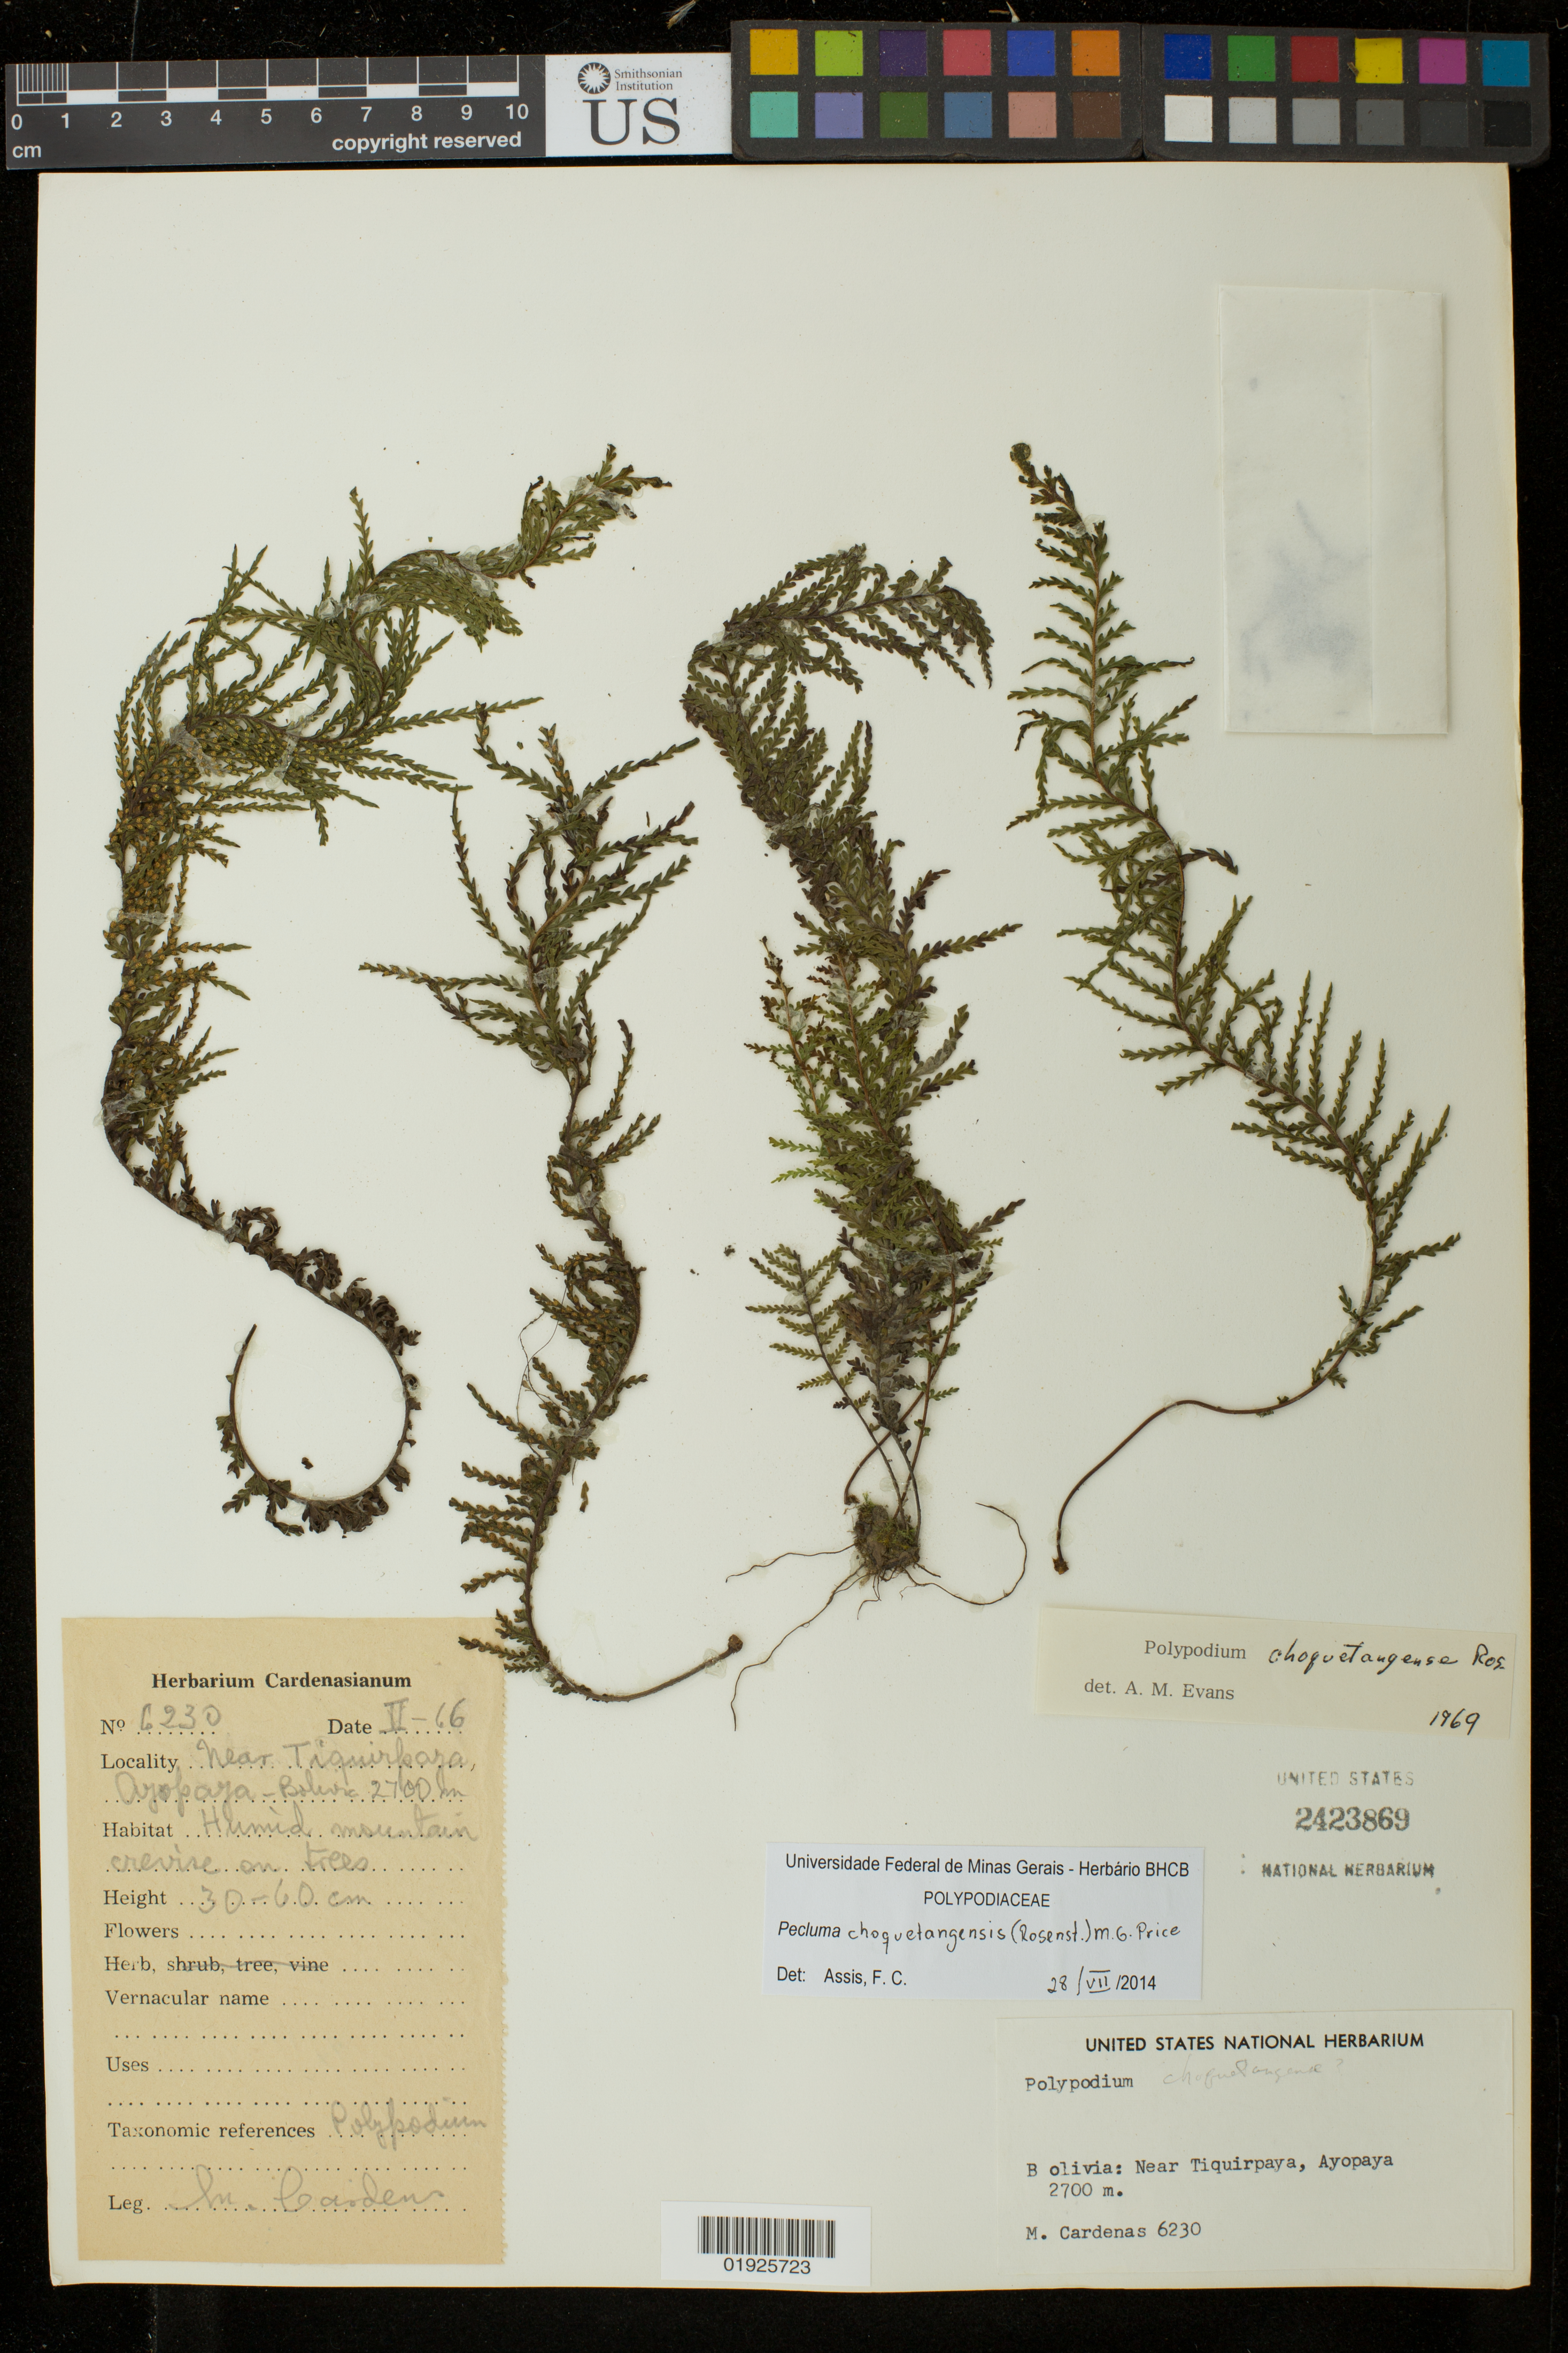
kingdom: Plantae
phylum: Tracheophyta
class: Polypodiopsida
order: Polypodiales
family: Polypodiaceae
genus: Pecluma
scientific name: Pecluma choquetangensis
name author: (Rosenst.) Price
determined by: Assis, F. C.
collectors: M. Cárdenas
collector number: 6230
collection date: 1966-02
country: Bolivia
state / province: Cochabamba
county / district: Ayopaya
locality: Near Tiquirpaya.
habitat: Humid mountain crevice on trees.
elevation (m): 2700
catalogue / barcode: US 2423869